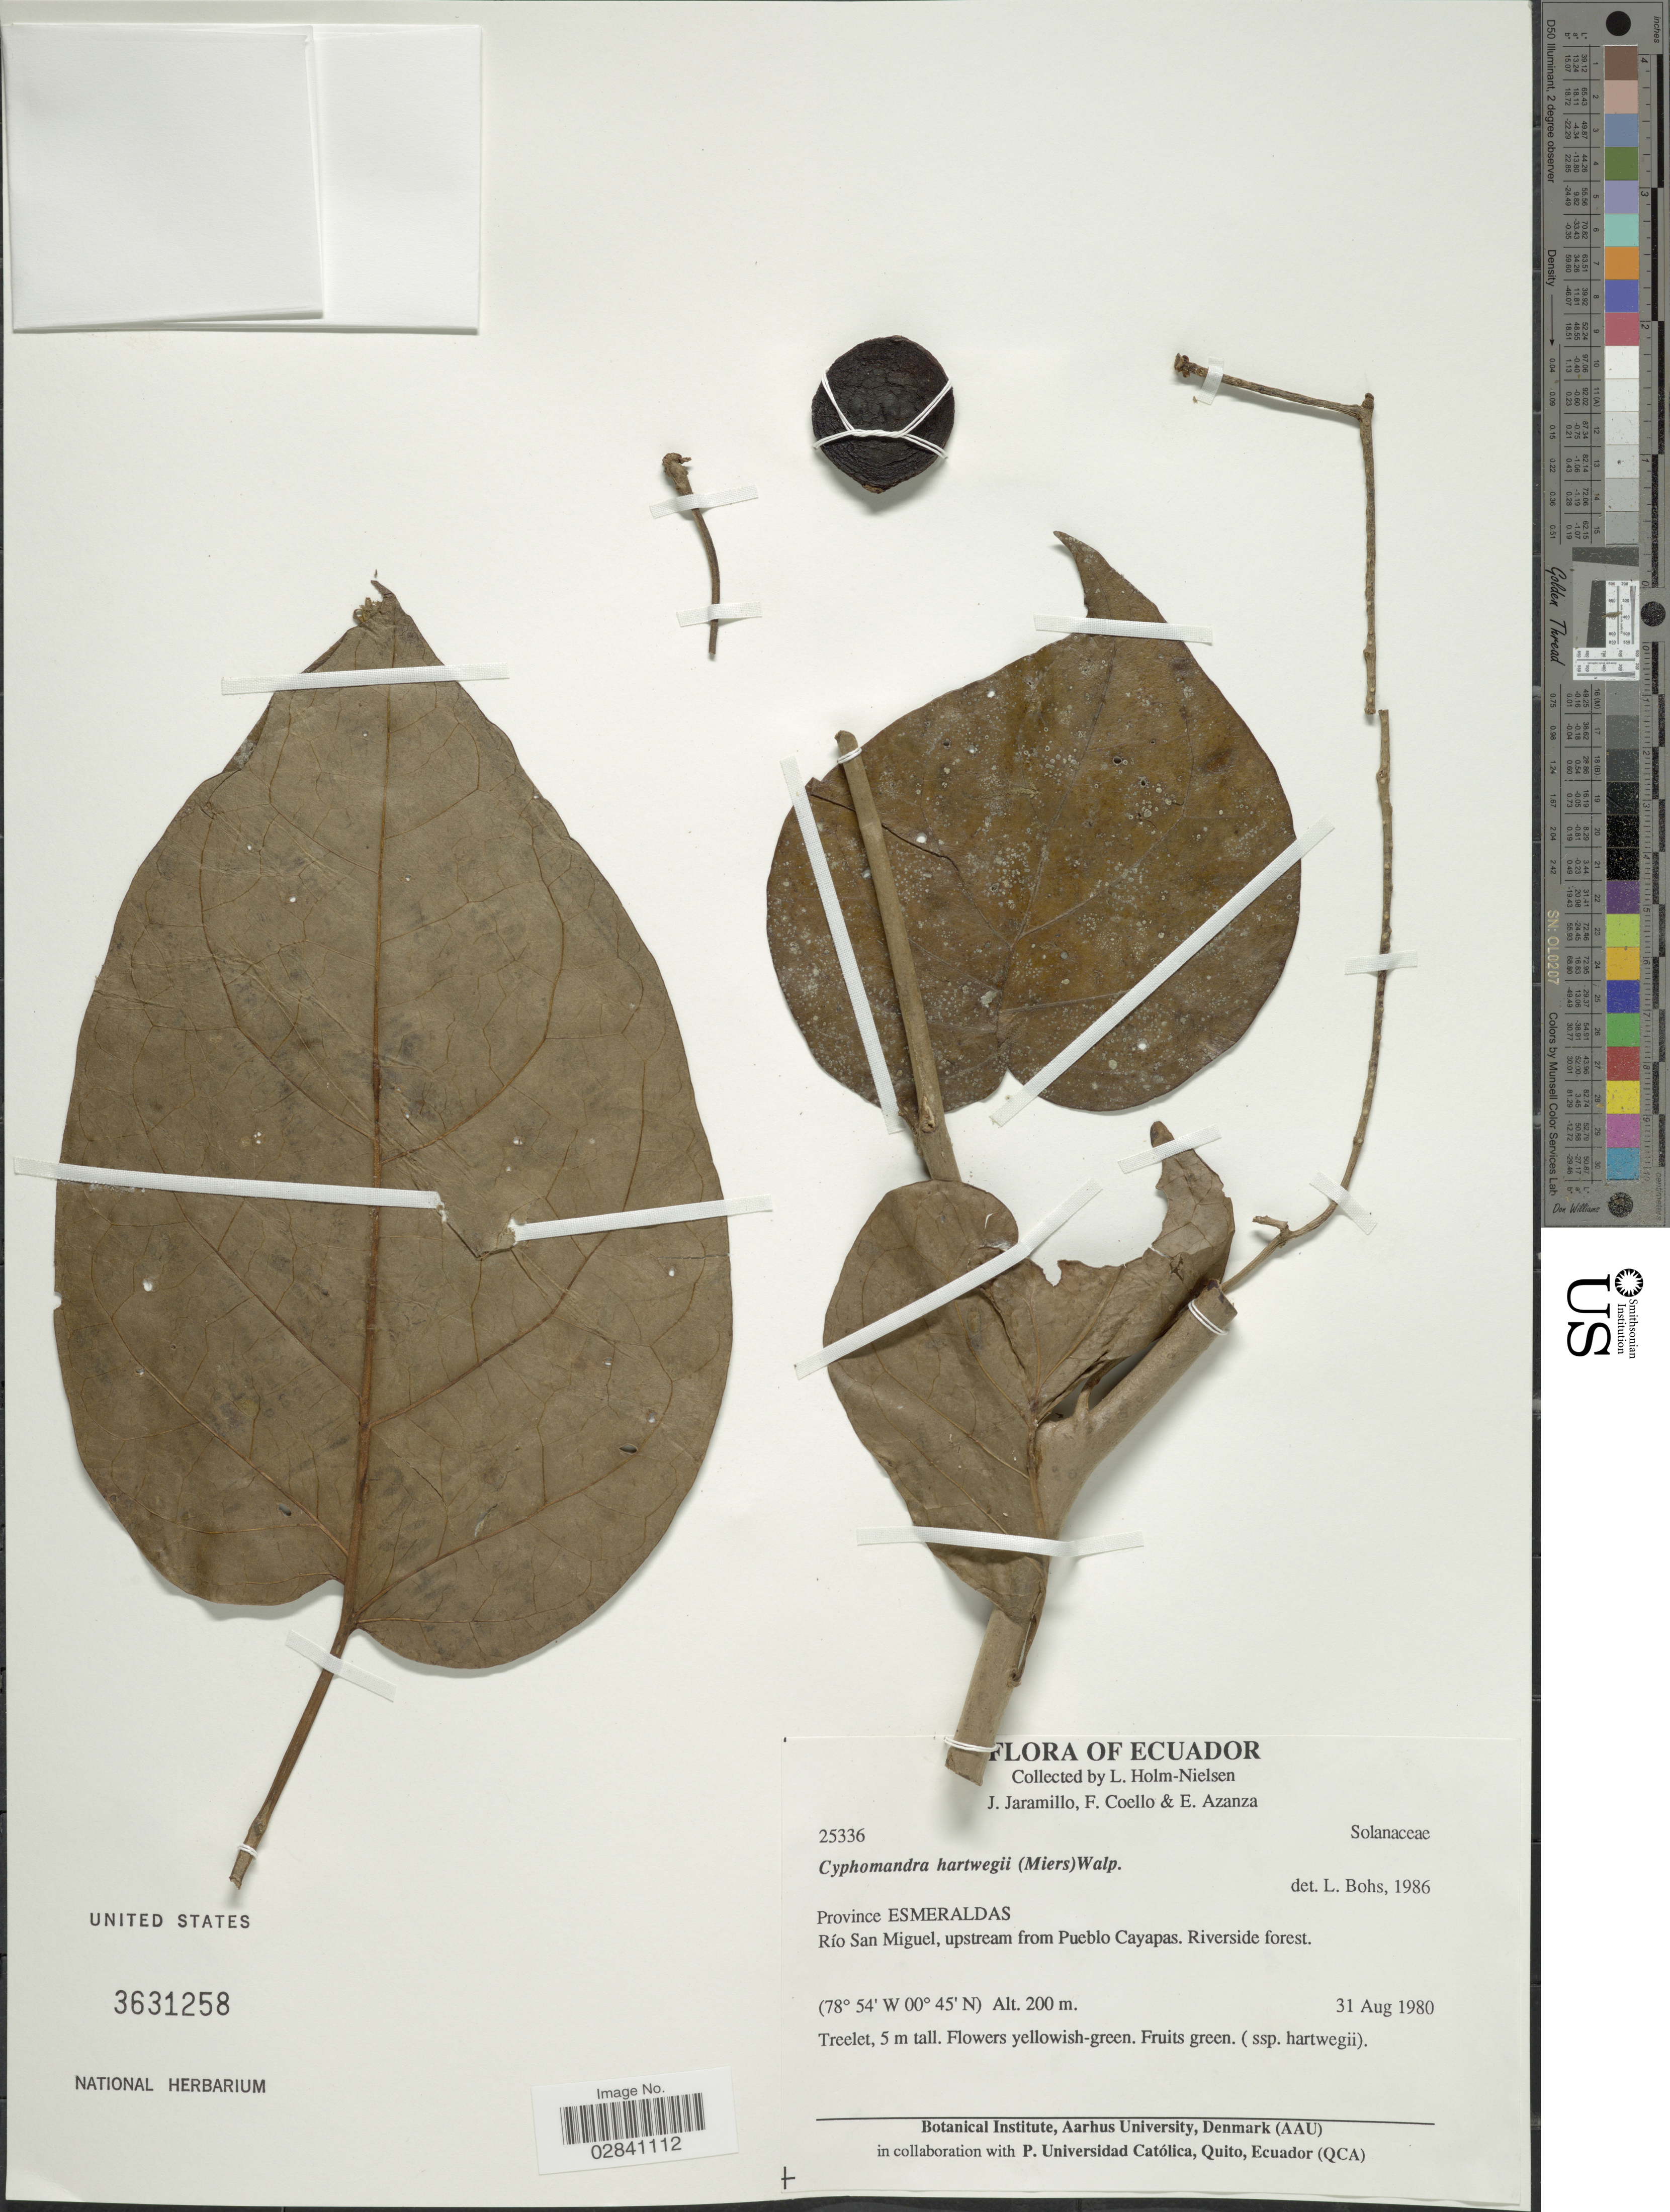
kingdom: Plantae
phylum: Tracheophyta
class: Magnoliopsida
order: Solanales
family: Solanaceae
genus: Cyphomandra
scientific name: Cyphomandra hartwegii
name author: (Miers) Sendtn. ex Walp.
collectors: L. Holm-Nielsen, J. Jaramillo, F. Coello & E. Azanza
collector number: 25336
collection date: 1980-08-31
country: Ecuador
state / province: Esmeraldas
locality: Río San Miguel, upstream from Pueblo Cayapas.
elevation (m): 200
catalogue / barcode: US 3631258